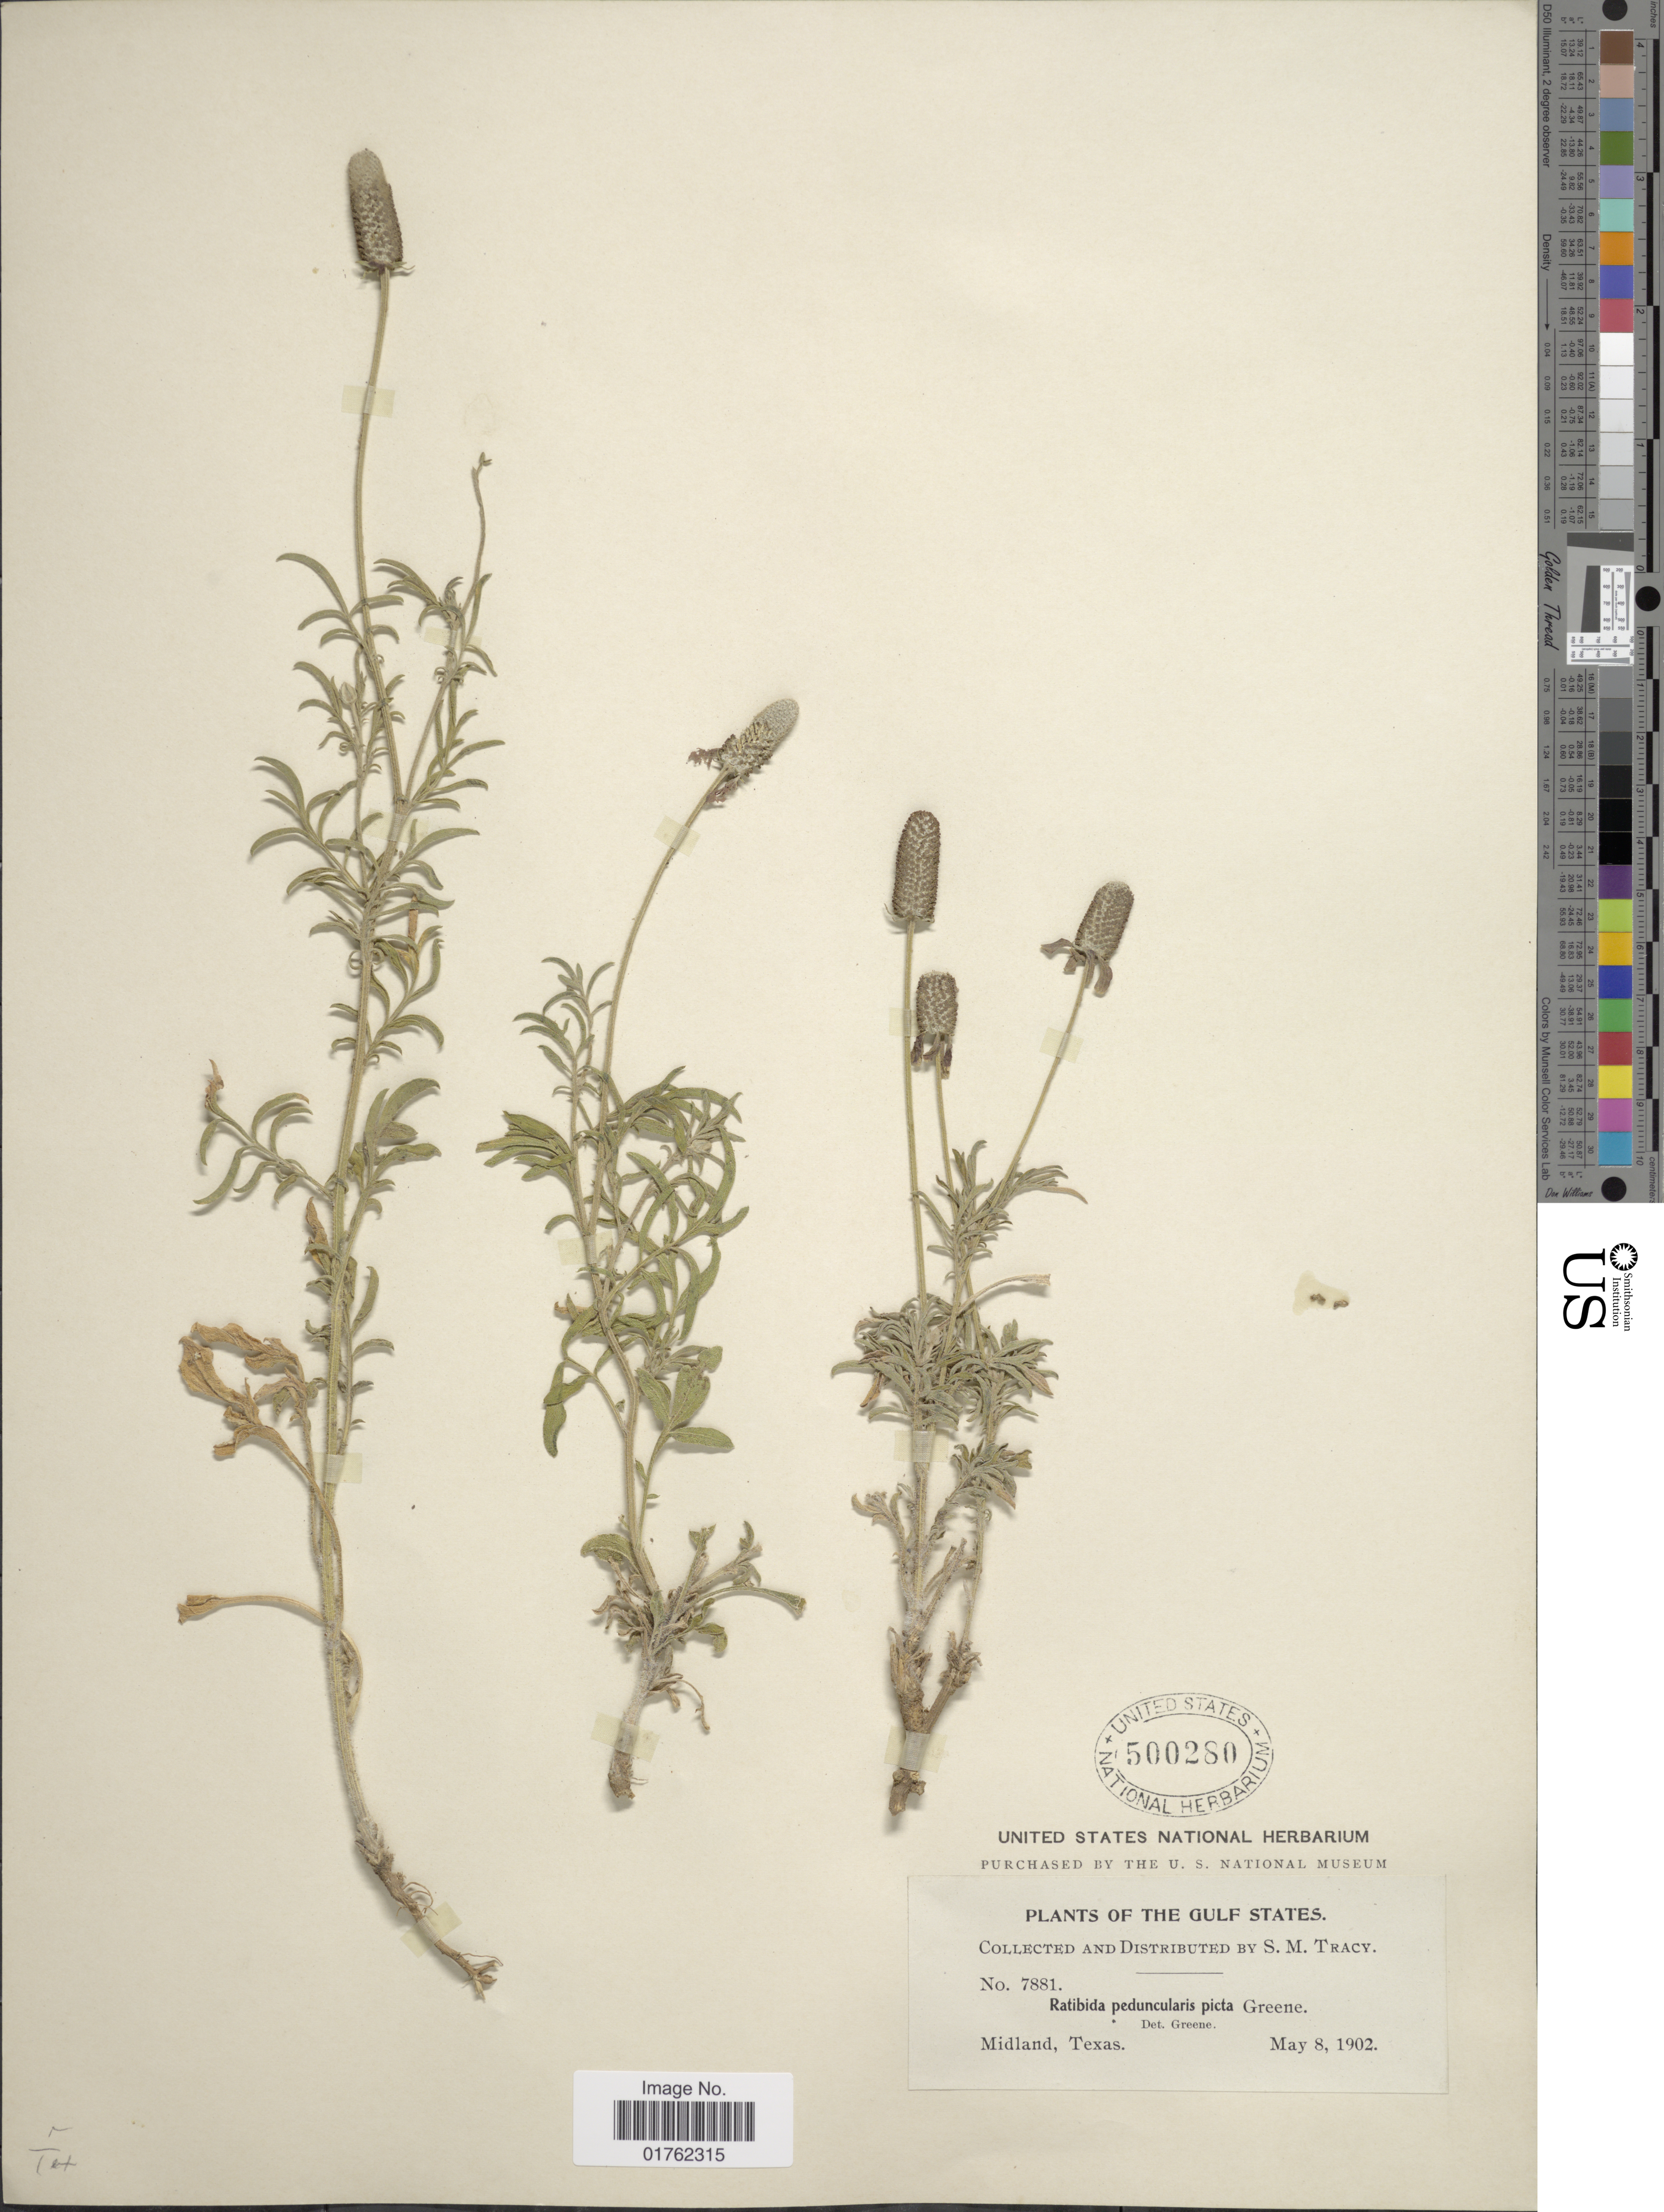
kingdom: Plantae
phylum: Tracheophyta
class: Magnoliopsida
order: Asterales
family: Asteraceae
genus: Ratibida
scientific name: Ratibida peduncularis var. picta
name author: (A. Gray)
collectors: S. M. Tracy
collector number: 7881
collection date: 1902-05-08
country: United States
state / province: Texas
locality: The Gulf States, Midland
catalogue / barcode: US 500280